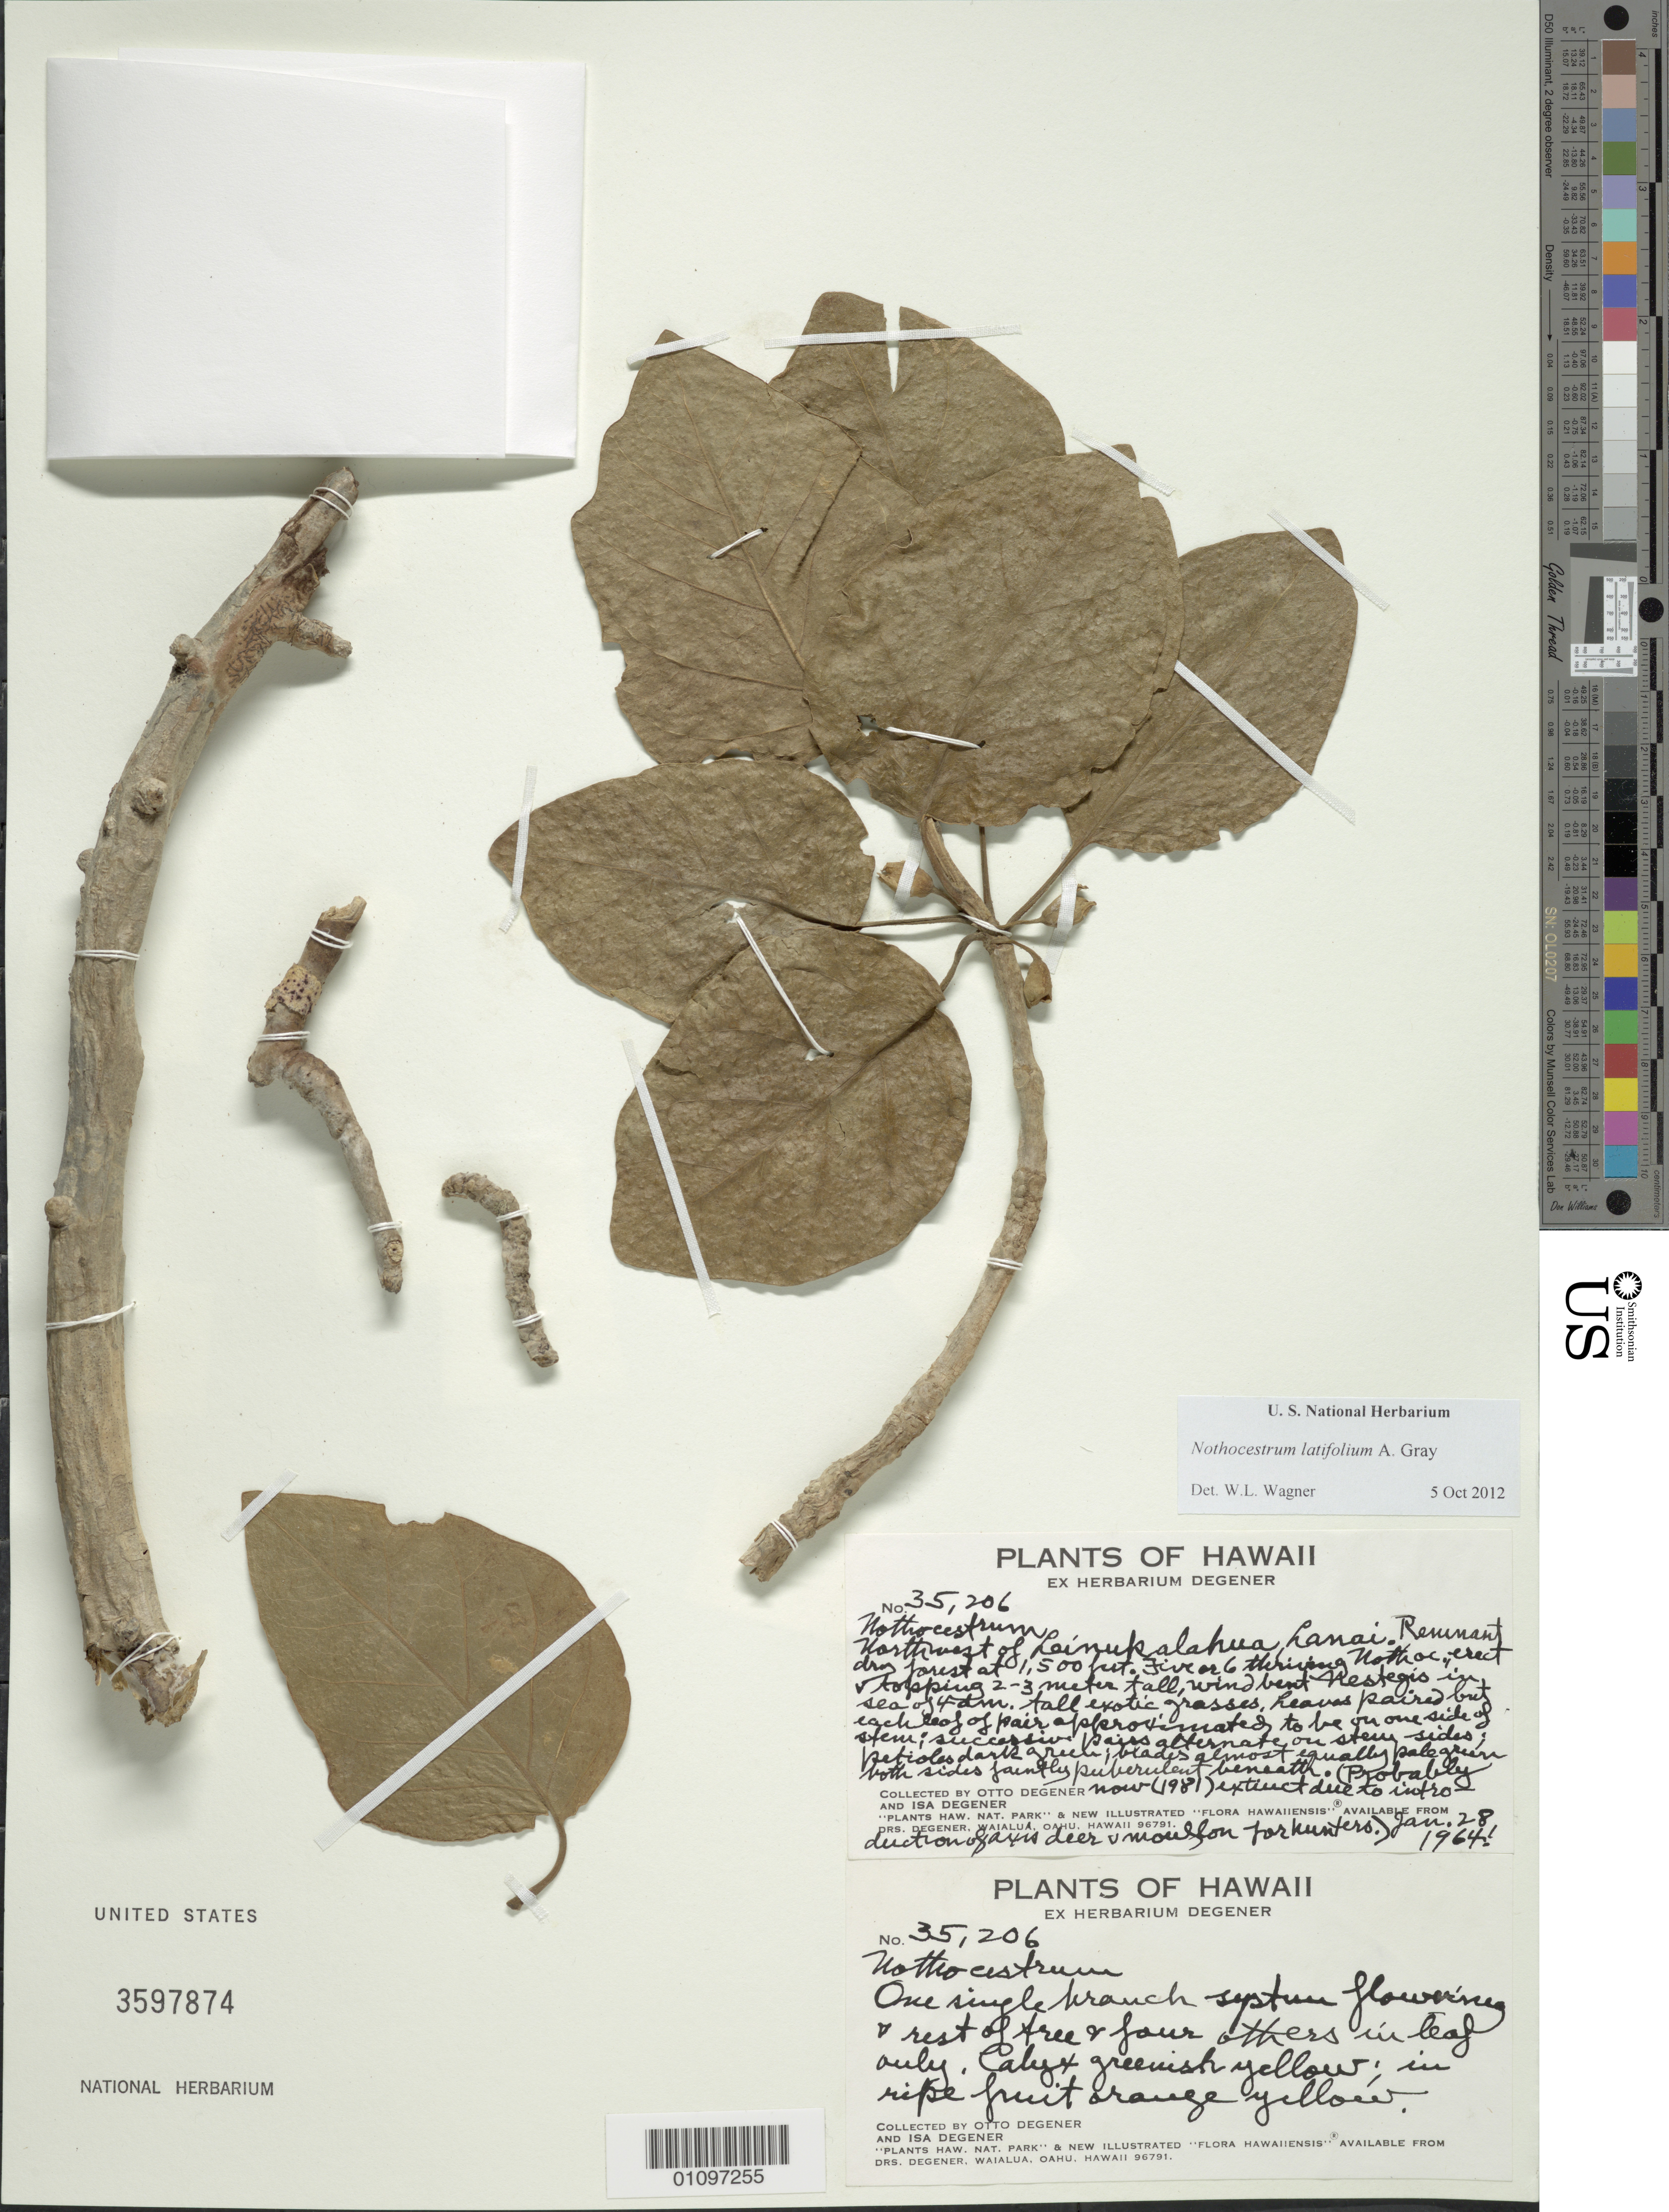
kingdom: Plantae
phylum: Tracheophyta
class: Magnoliopsida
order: Solanales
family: Solanaceae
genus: Nothocestrum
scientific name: Nothocestrum latifolium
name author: A. Gray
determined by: Wagner, W. L., (BOT), Smithsonian Institution - National Museum of Natural History (UNITED STATES)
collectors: O. Degener & I. Degener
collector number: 35206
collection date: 1964-01-28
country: United States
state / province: Hawaii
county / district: Maui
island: Lana'i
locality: Northwest of Leinukalahua.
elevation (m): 457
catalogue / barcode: US 3597874